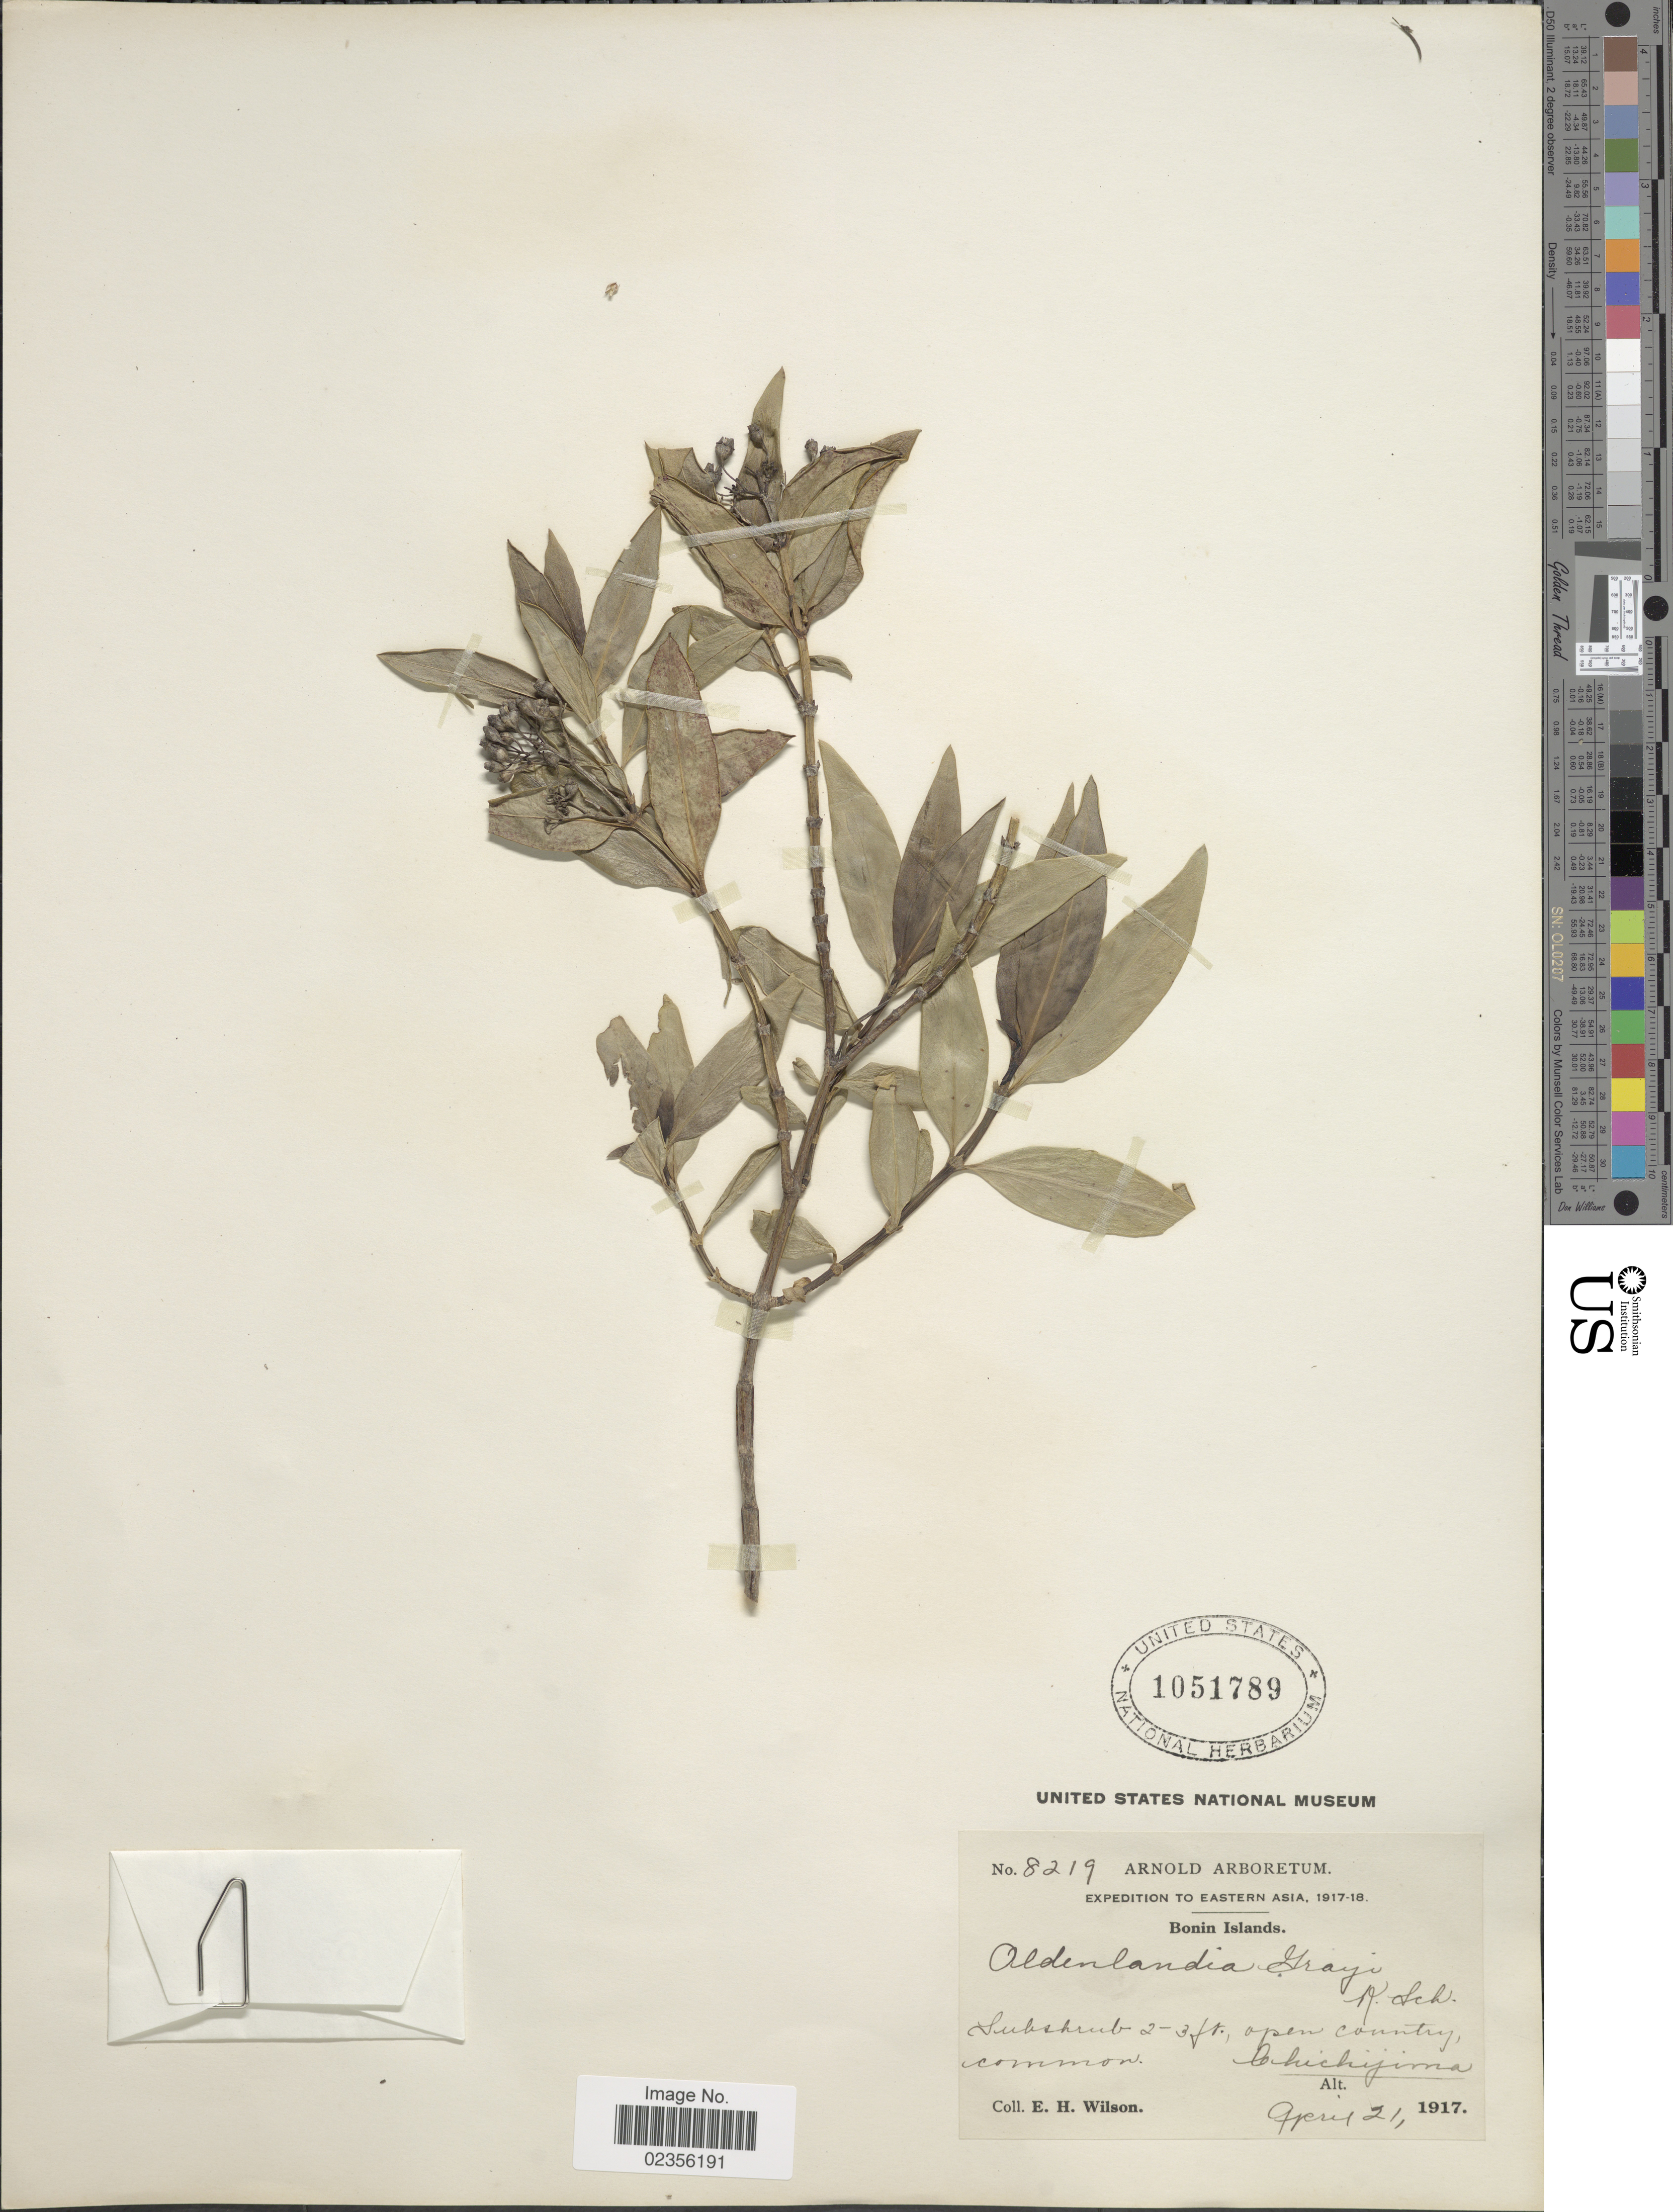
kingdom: Plantae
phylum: Tracheophyta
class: Magnoliopsida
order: Gentianales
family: Rubiaceae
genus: Hedyotis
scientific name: Hedyotis grayi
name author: Hook. f.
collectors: E. Wilson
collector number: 8219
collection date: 1917-04-21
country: Japan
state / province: Tokyo, Federal City of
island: Bonin Islands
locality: Eastern Asia. Bonin Islands. Chichijima.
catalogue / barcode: US 1051789